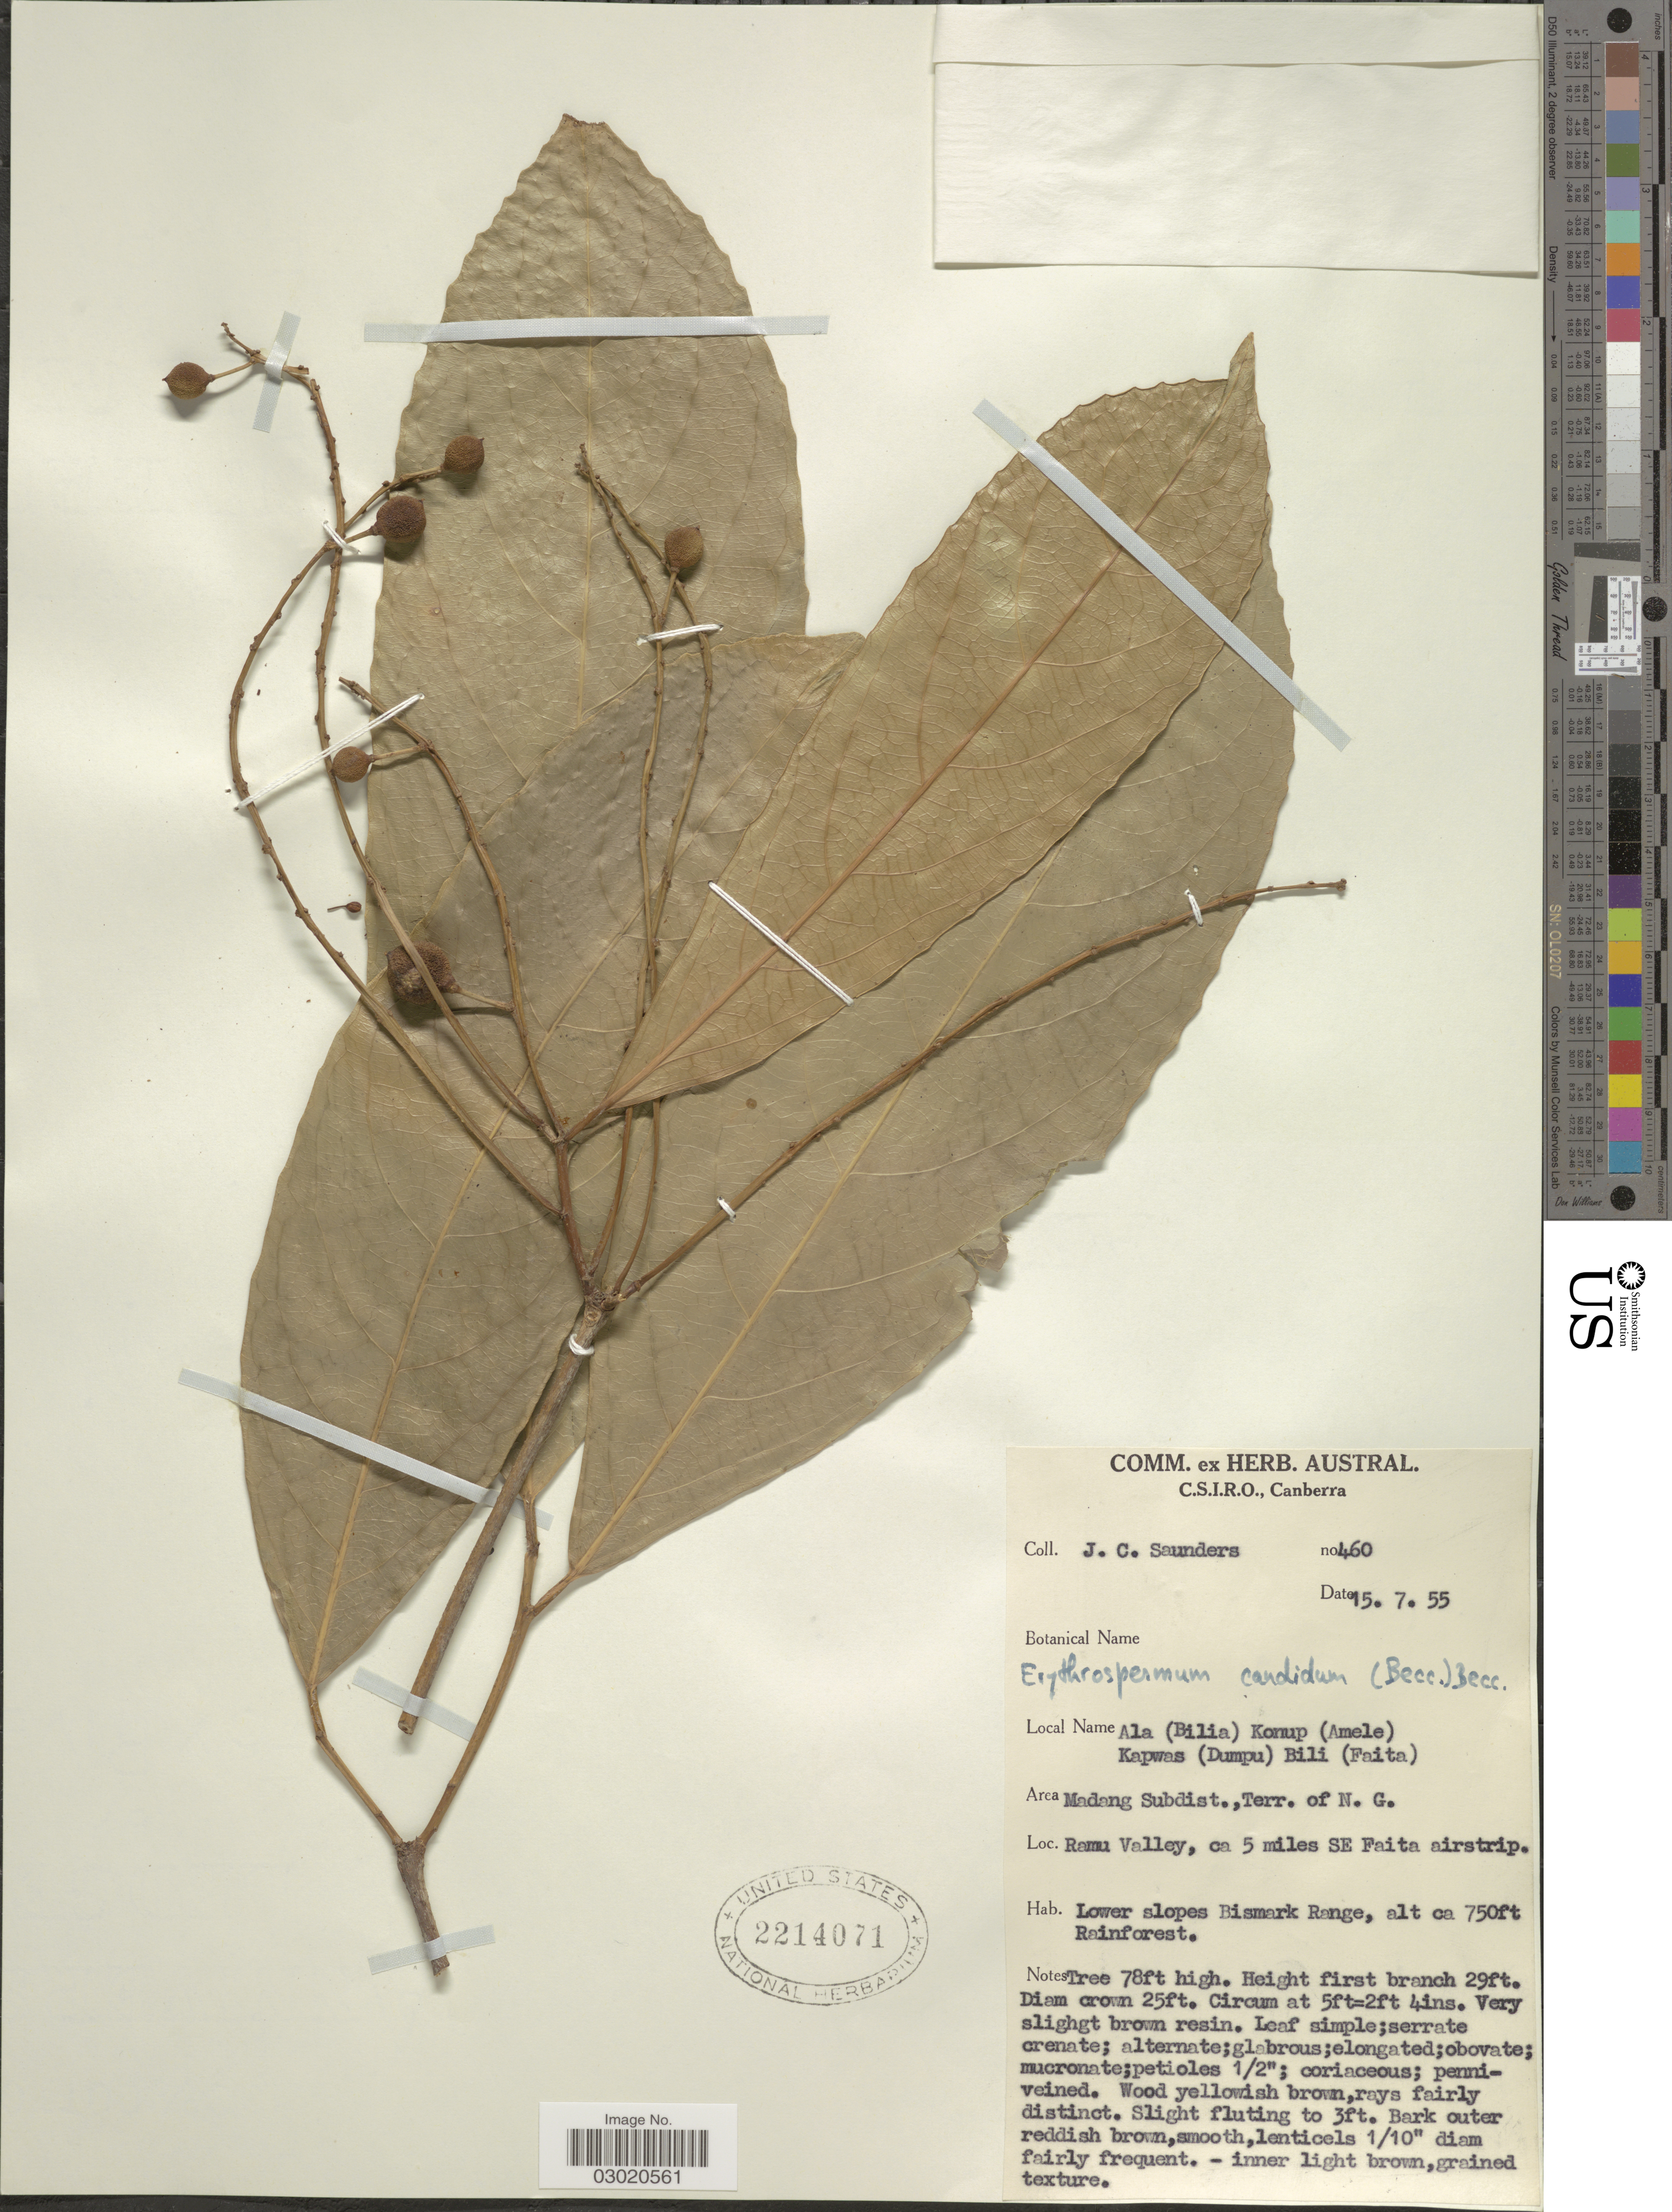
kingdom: Plantae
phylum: Tracheophyta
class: Magnoliopsida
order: Malpighiales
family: Achariaceae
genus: Erythrospermum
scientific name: Erythrospermum candidum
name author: (Becc.) Becc.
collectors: J. Saunders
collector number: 460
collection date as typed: Transcribed d/m/y: 15/7/55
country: Papua New Guinea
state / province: Madang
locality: Madang Subdist., Terr. of N.G., Ramu Valley, ca 5 miles SE Faita airstrip. Lower slopes Bismark Range.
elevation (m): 229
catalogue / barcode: US 2214071